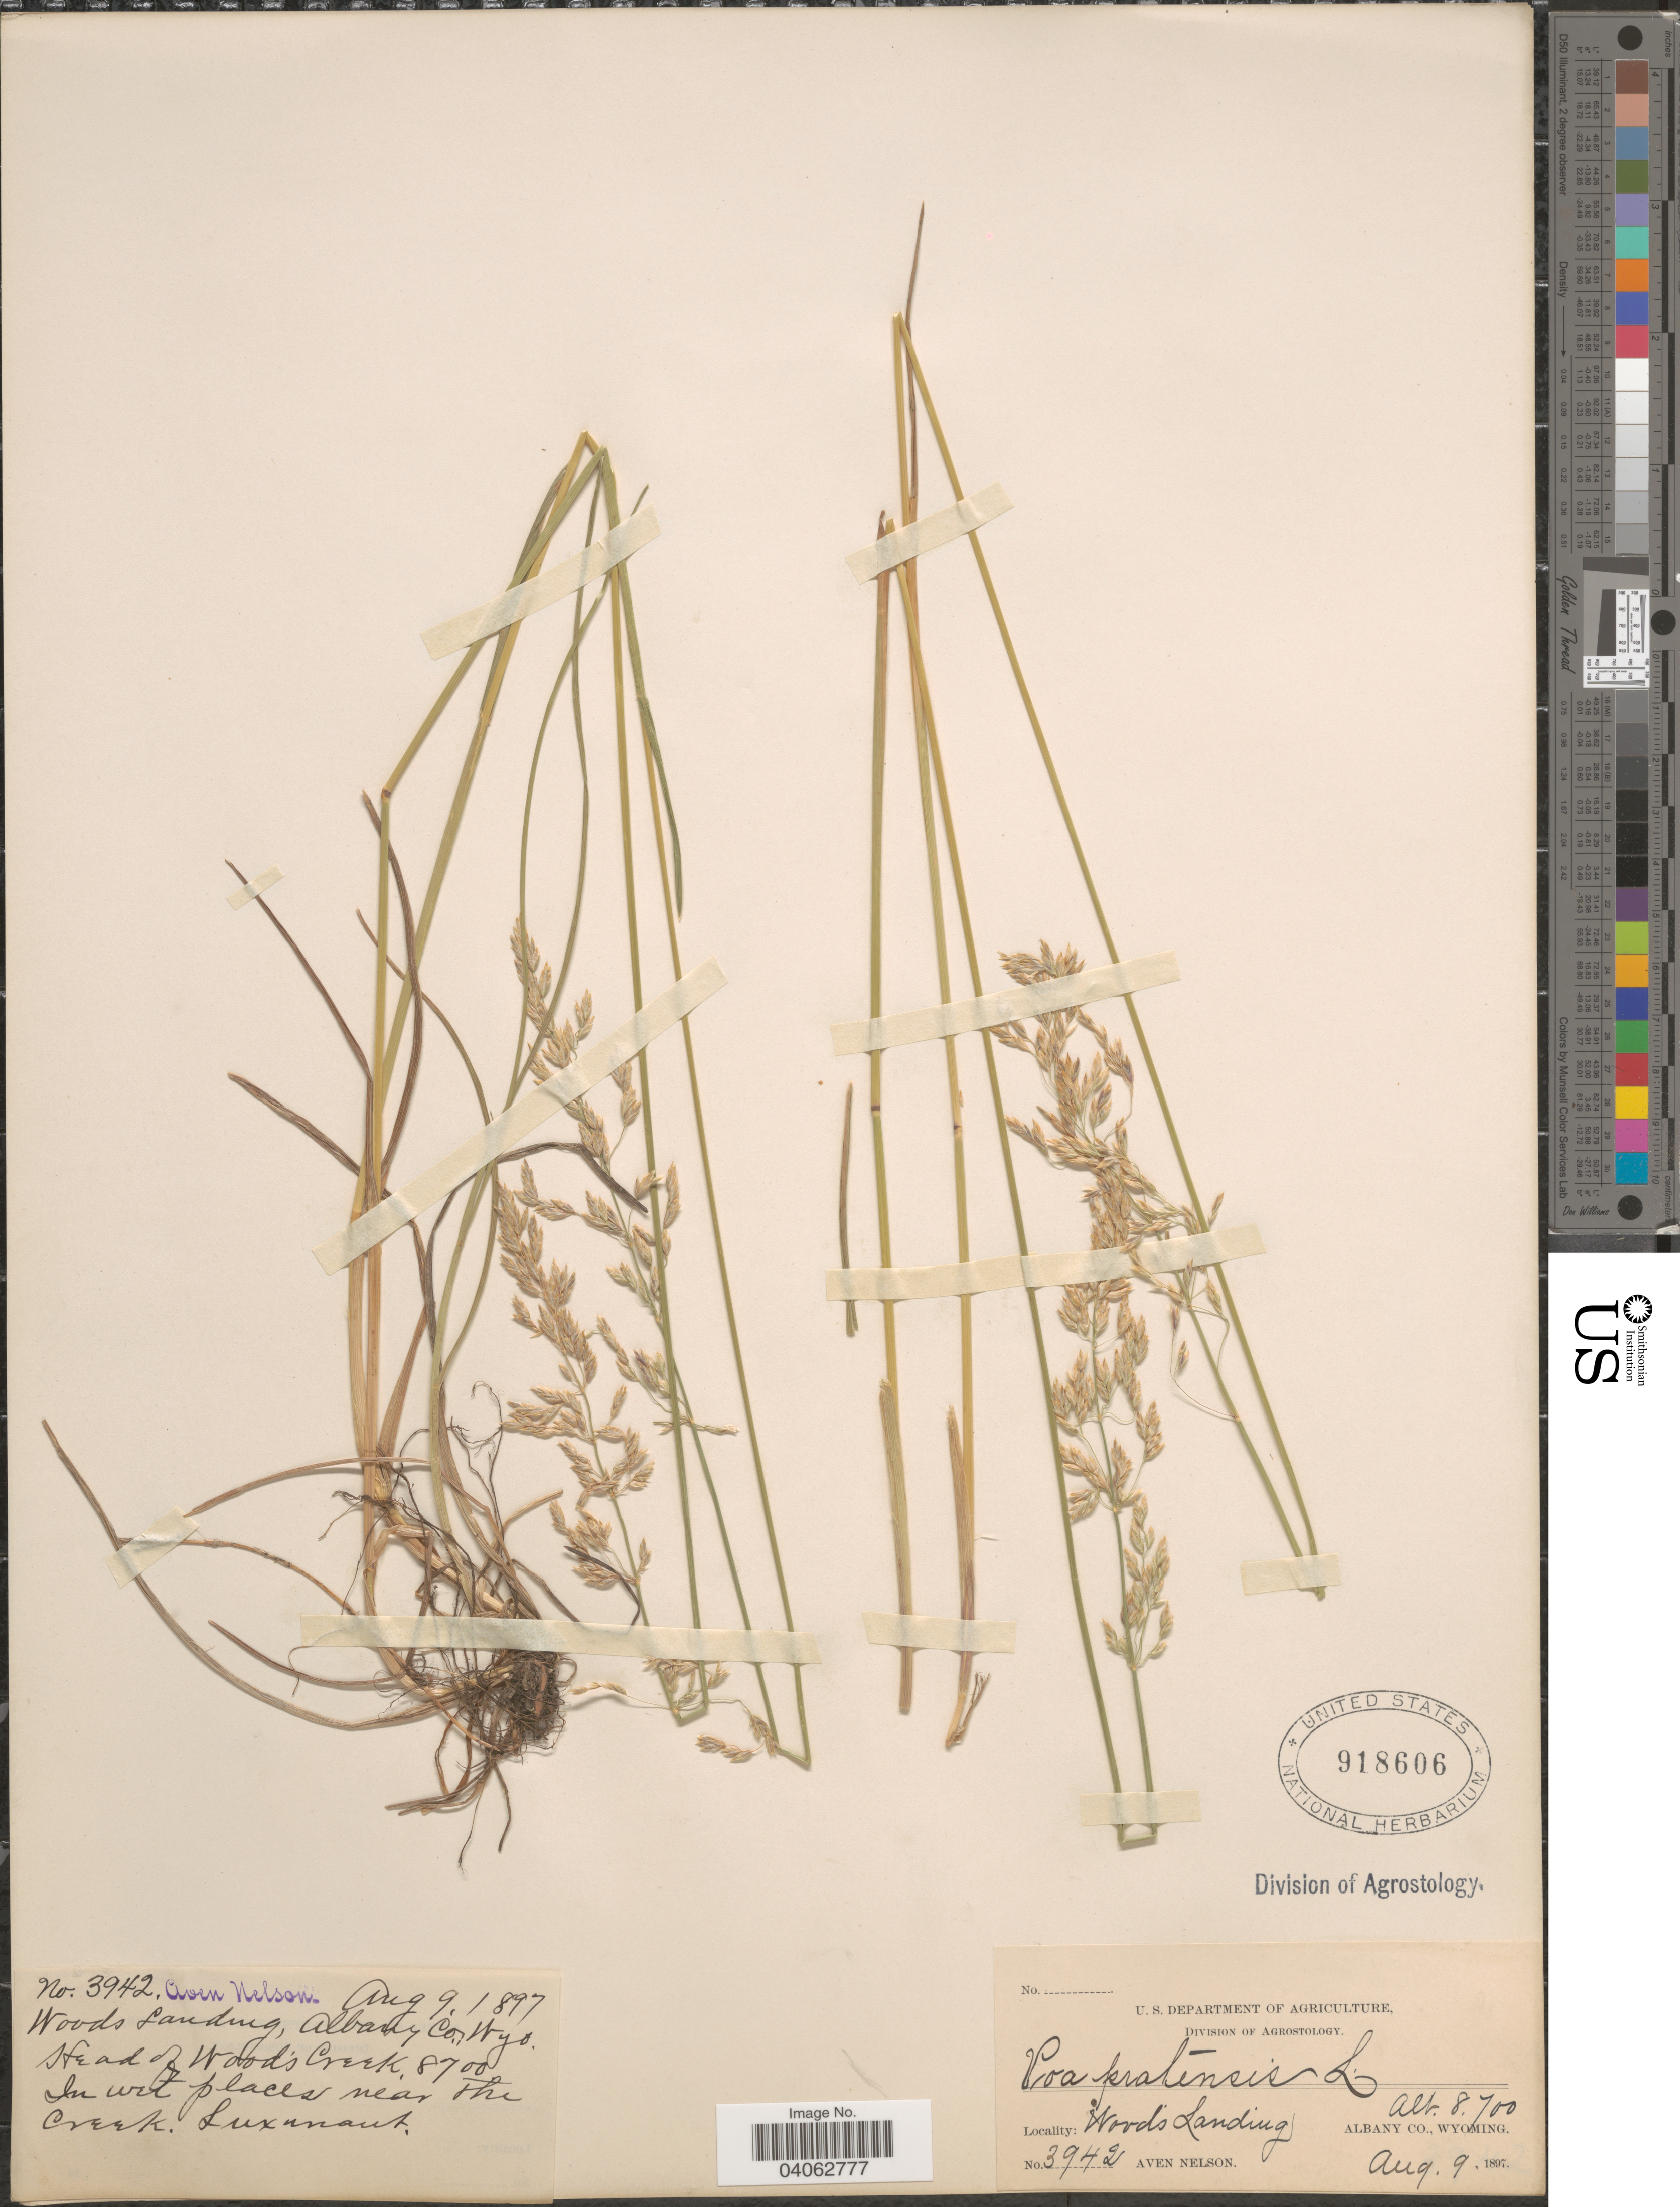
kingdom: Plantae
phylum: Tracheophyta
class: Liliopsida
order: Poales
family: Poaceae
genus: Poa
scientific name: Poa pratensis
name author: L.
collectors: A. Nelson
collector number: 3942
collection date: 1897-08-09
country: United States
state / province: Wyoming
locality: Woods Landing, Albany Co. Head of Wood Creek.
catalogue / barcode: US 918606